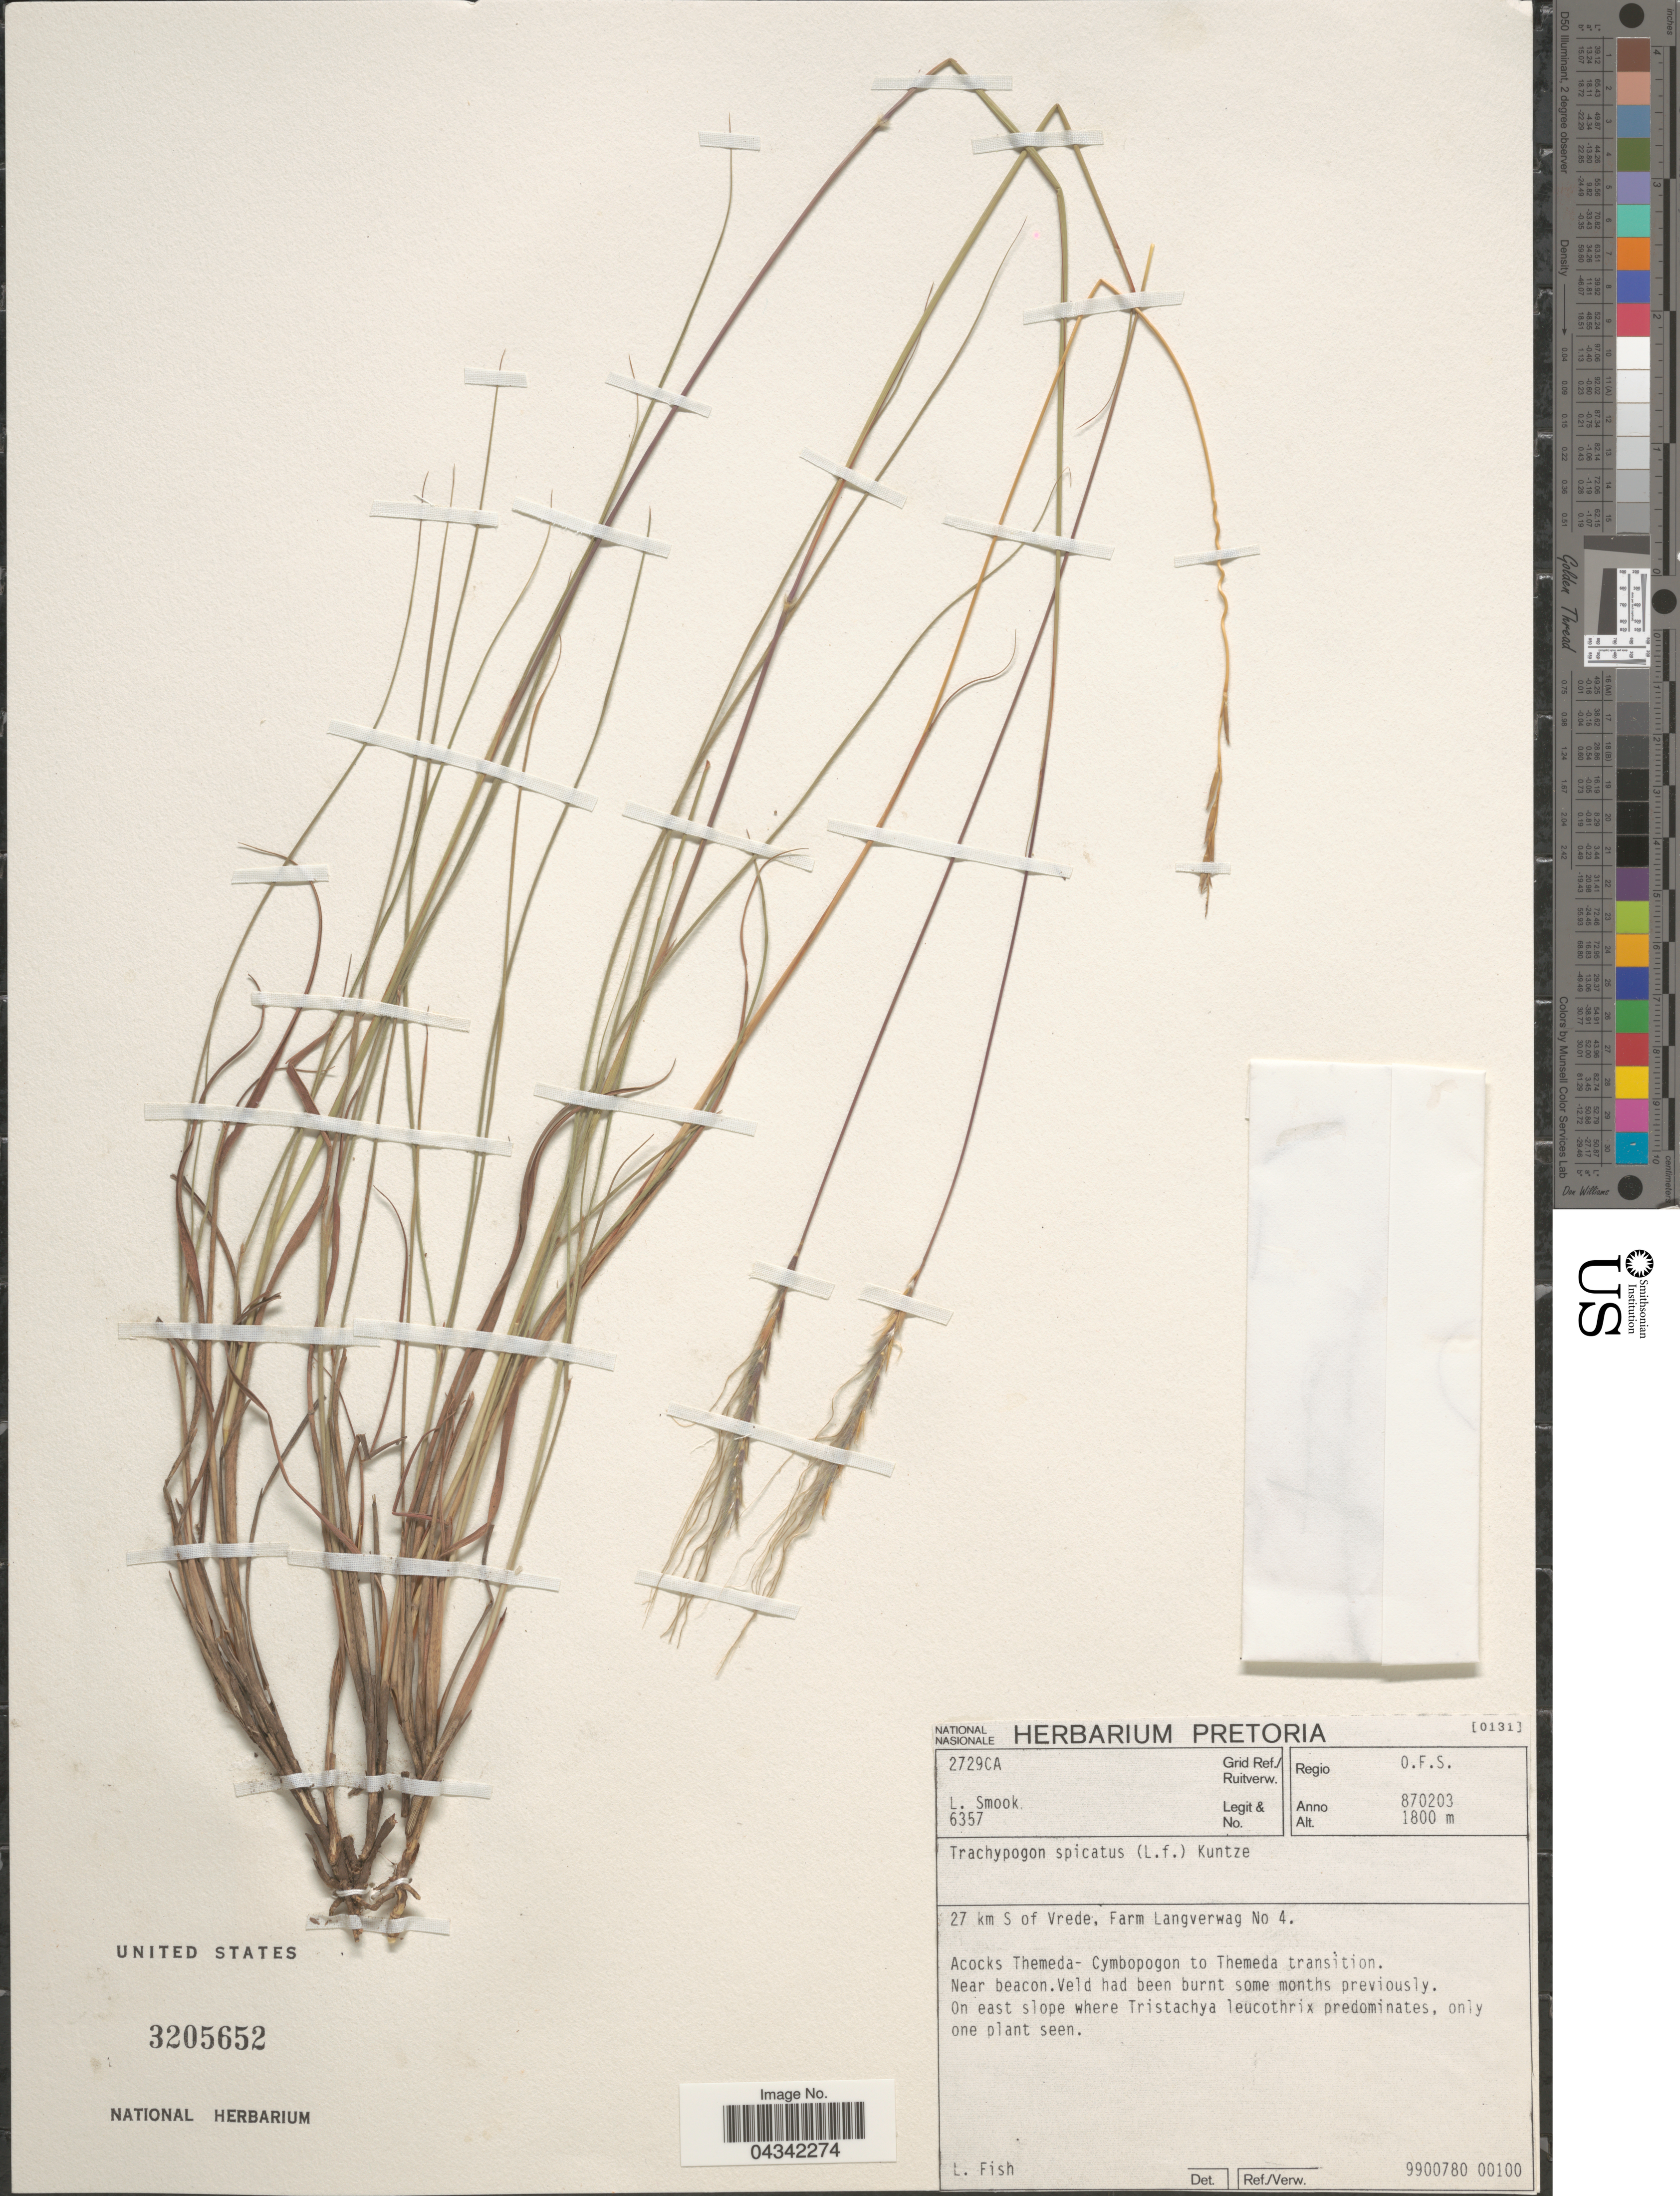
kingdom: Plantae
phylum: Tracheophyta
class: Liliopsida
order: Poales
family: Poaceae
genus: Trachypogon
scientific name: Trachypogon spicatus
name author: (L. f.) Kuntze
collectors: L. Smook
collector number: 6357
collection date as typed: Transcribed d/m/y: 3/2/87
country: South Africa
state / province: Free State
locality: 2729CA Grid Ref./Ruitverw. Regio O.F.S. 27 km S of Vrede, Farm Langverwag No. 4.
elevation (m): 1800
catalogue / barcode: US 3205652